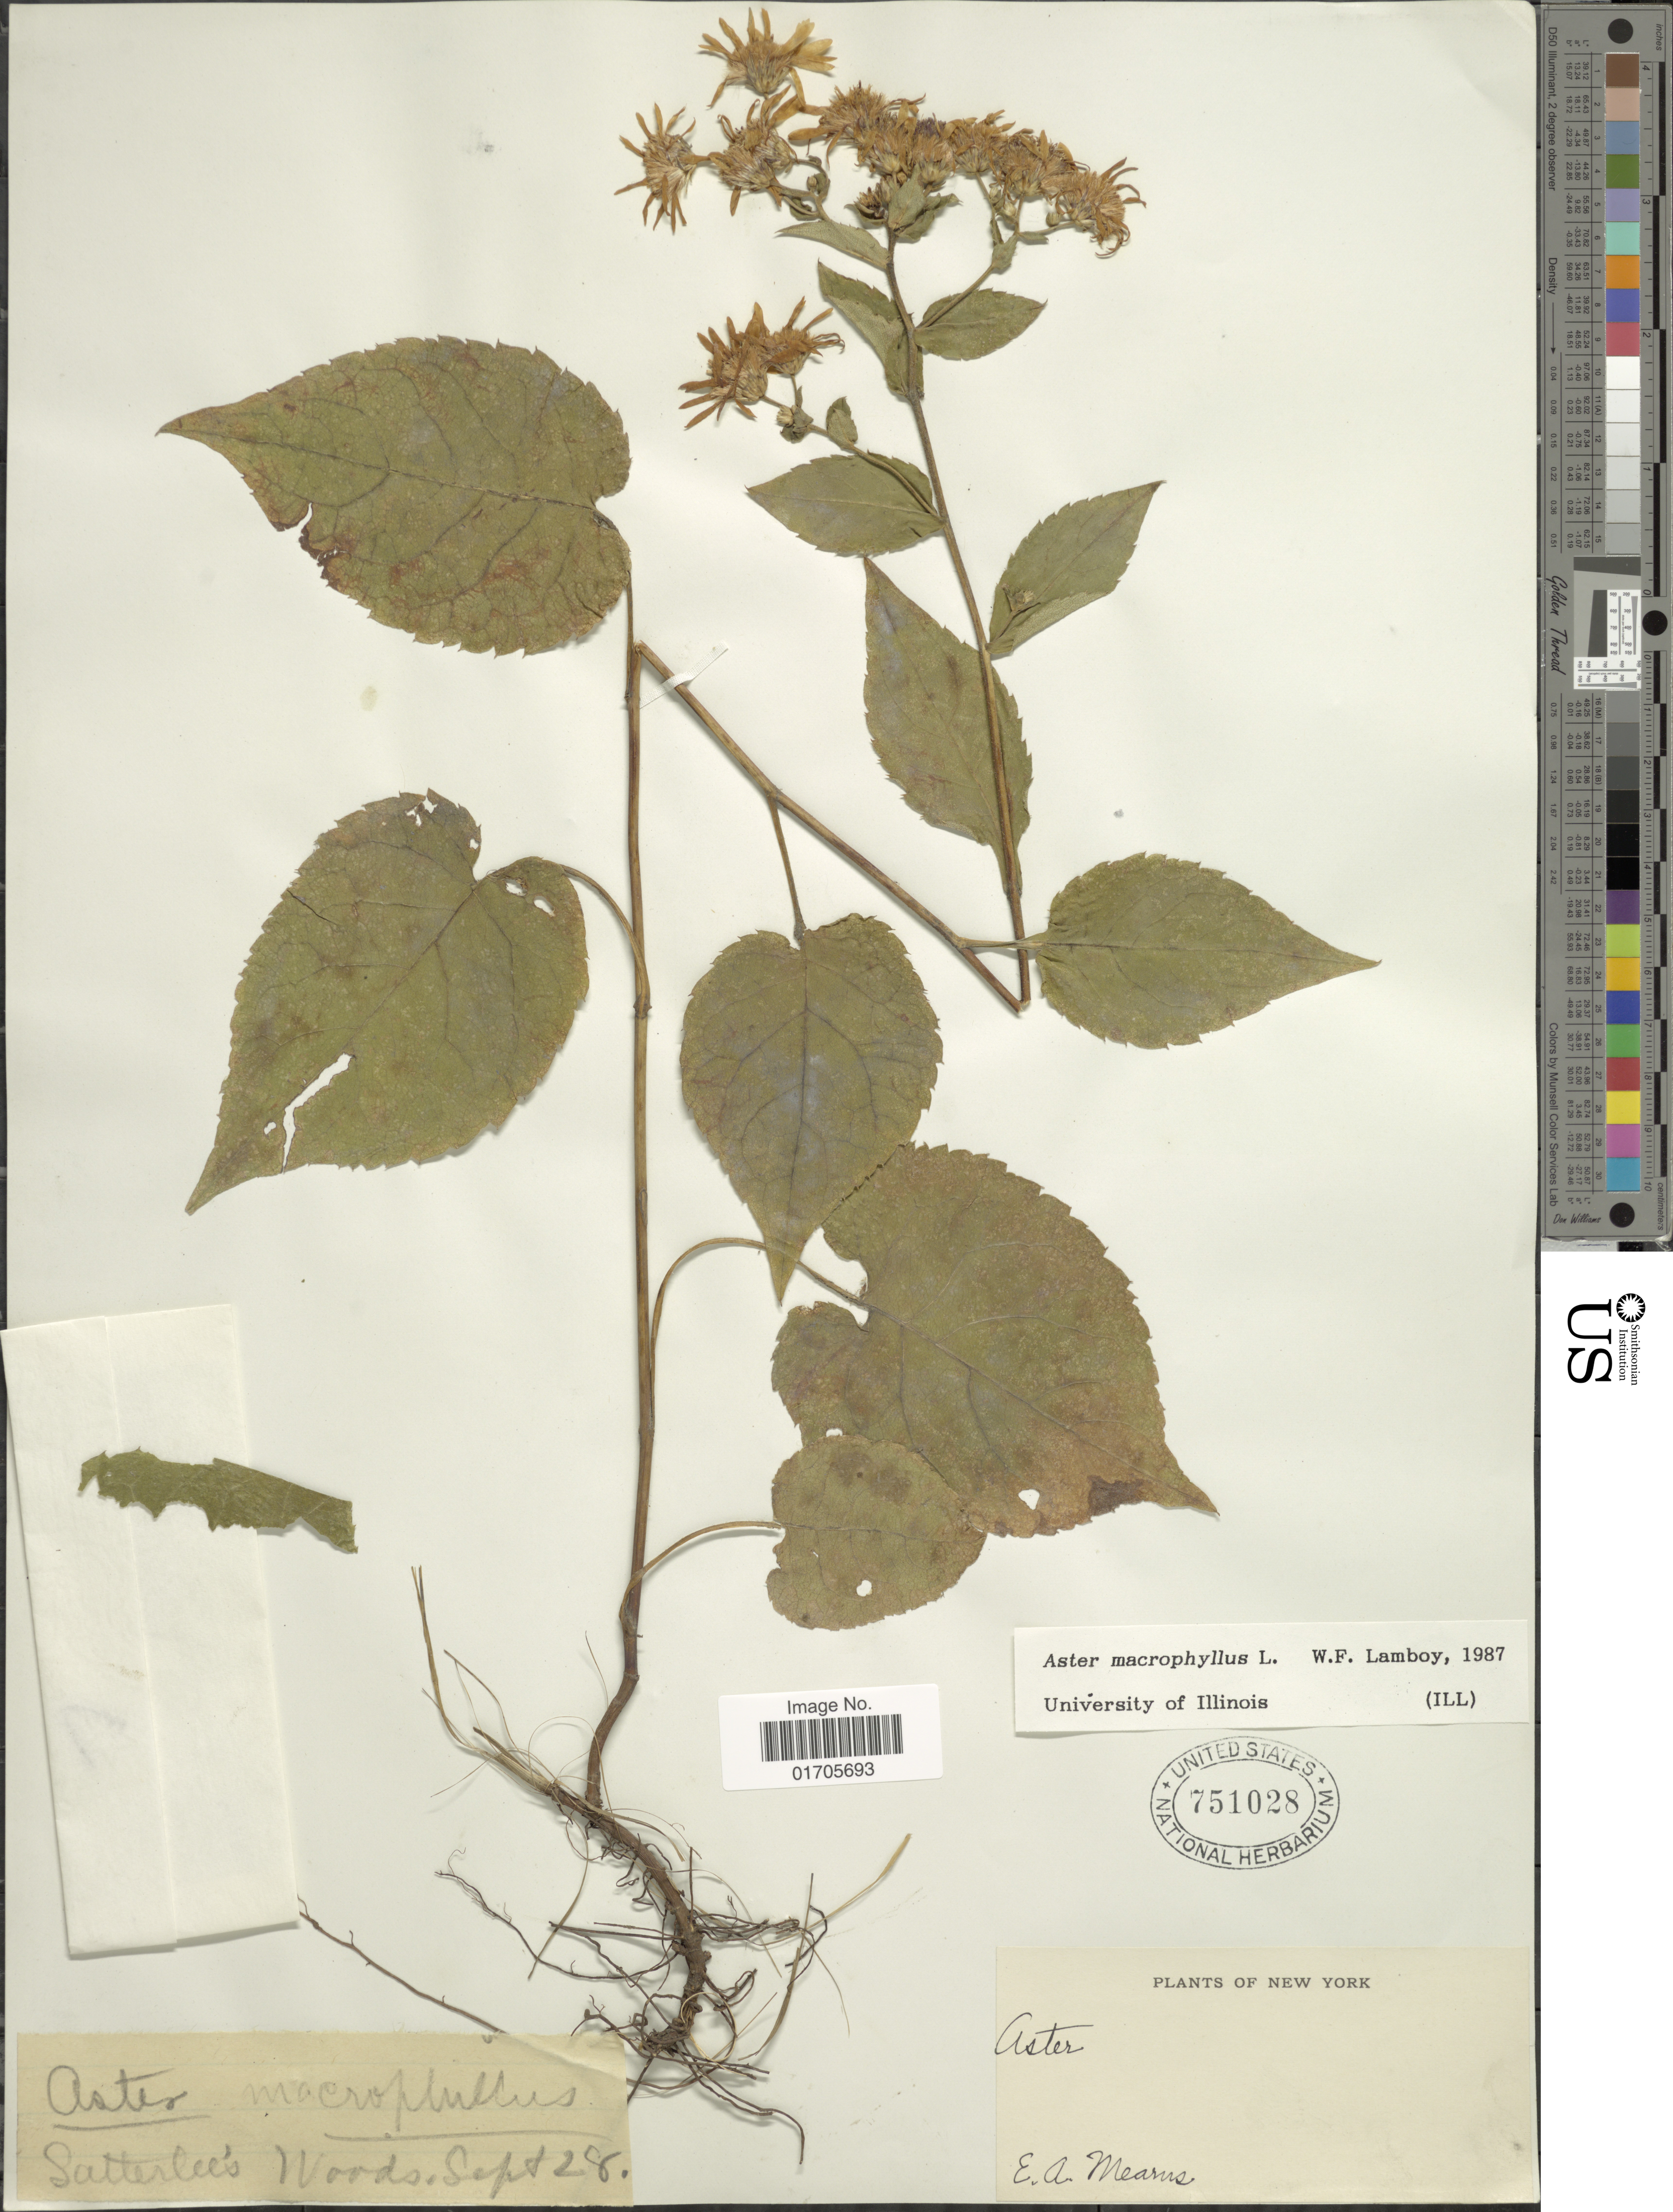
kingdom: Plantae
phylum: Tracheophyta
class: Magnoliopsida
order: Asterales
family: Asteraceae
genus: Eurybia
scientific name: Eurybia macrophylla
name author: (L.) Cass.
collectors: E. A. Mearns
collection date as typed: Transcribed d/m/y: /9/28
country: United States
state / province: New York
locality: New York. Satterlee's Woods.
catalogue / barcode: US 751028